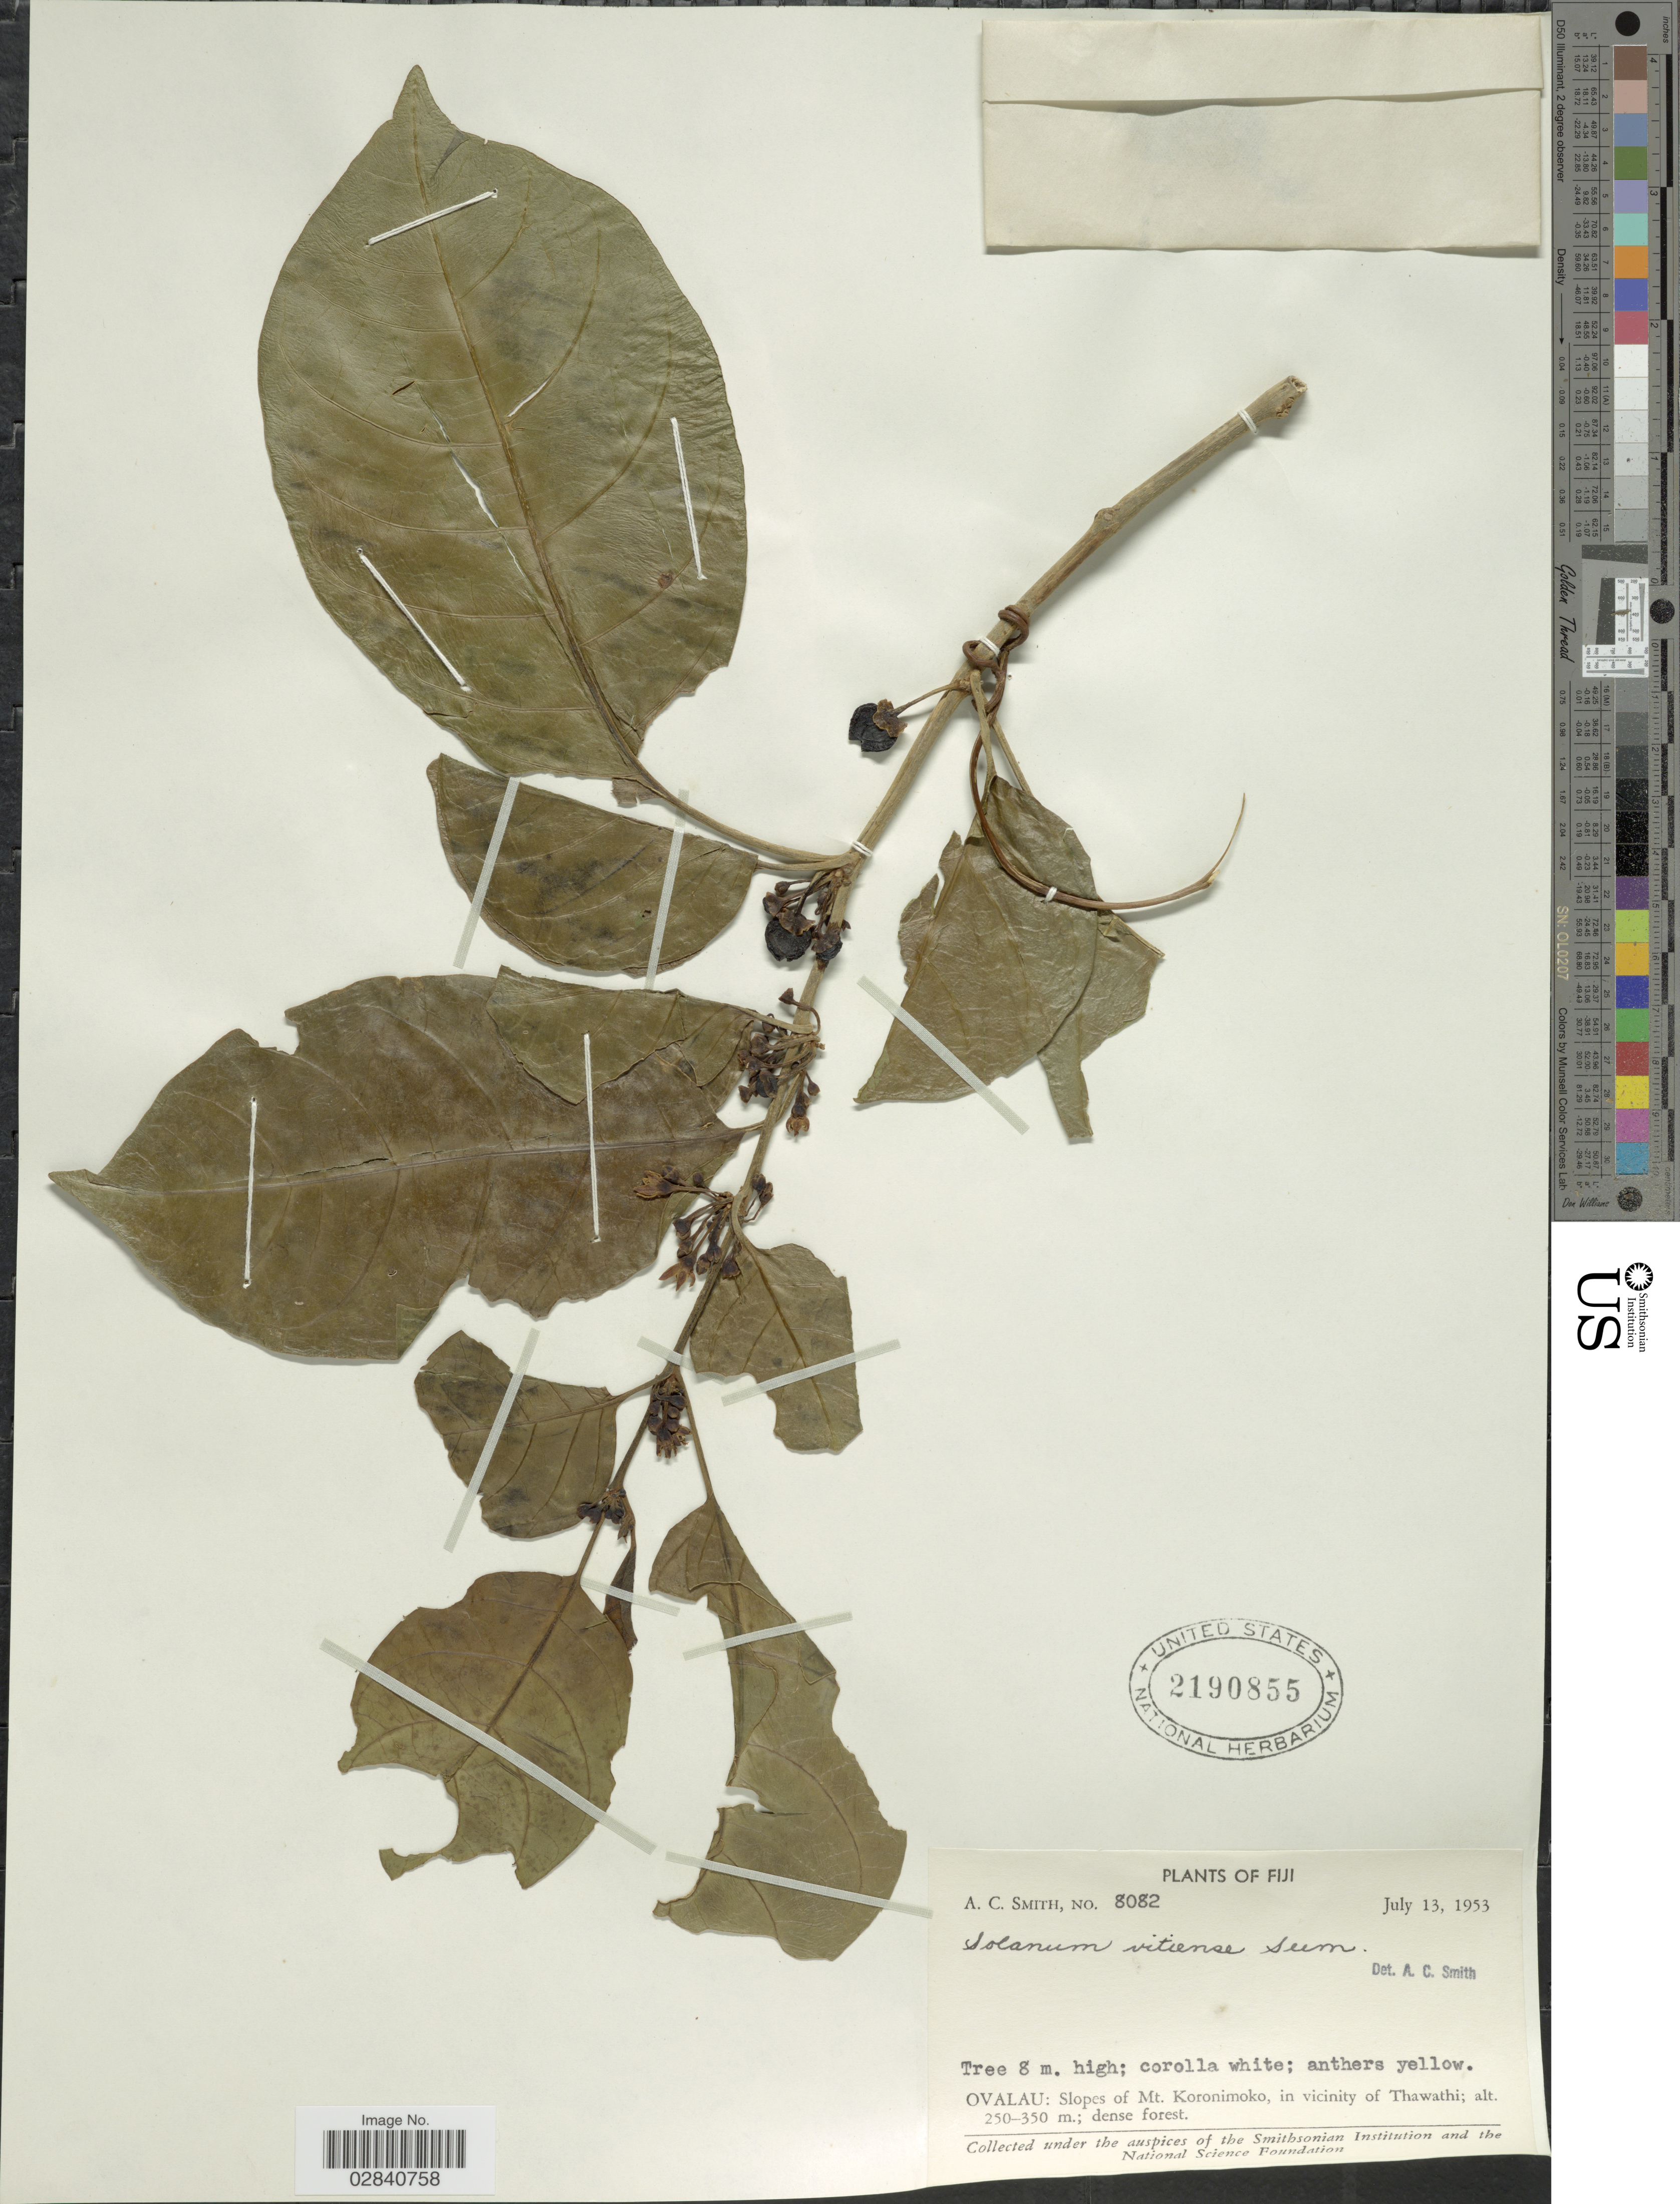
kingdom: Plantae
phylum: Tracheophyta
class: Magnoliopsida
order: Solanales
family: Solanaceae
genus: Lycianthes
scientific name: Lycianthes vitiensis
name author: (Seem.) A.R. Bean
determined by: Knapp, S. D.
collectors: A. C. Smith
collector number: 8082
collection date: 1953-07-13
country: Fiji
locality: Ovalau: Slopes of Mt. Koronimoko, in vicinity of Thawathi.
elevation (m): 250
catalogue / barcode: US 2190855